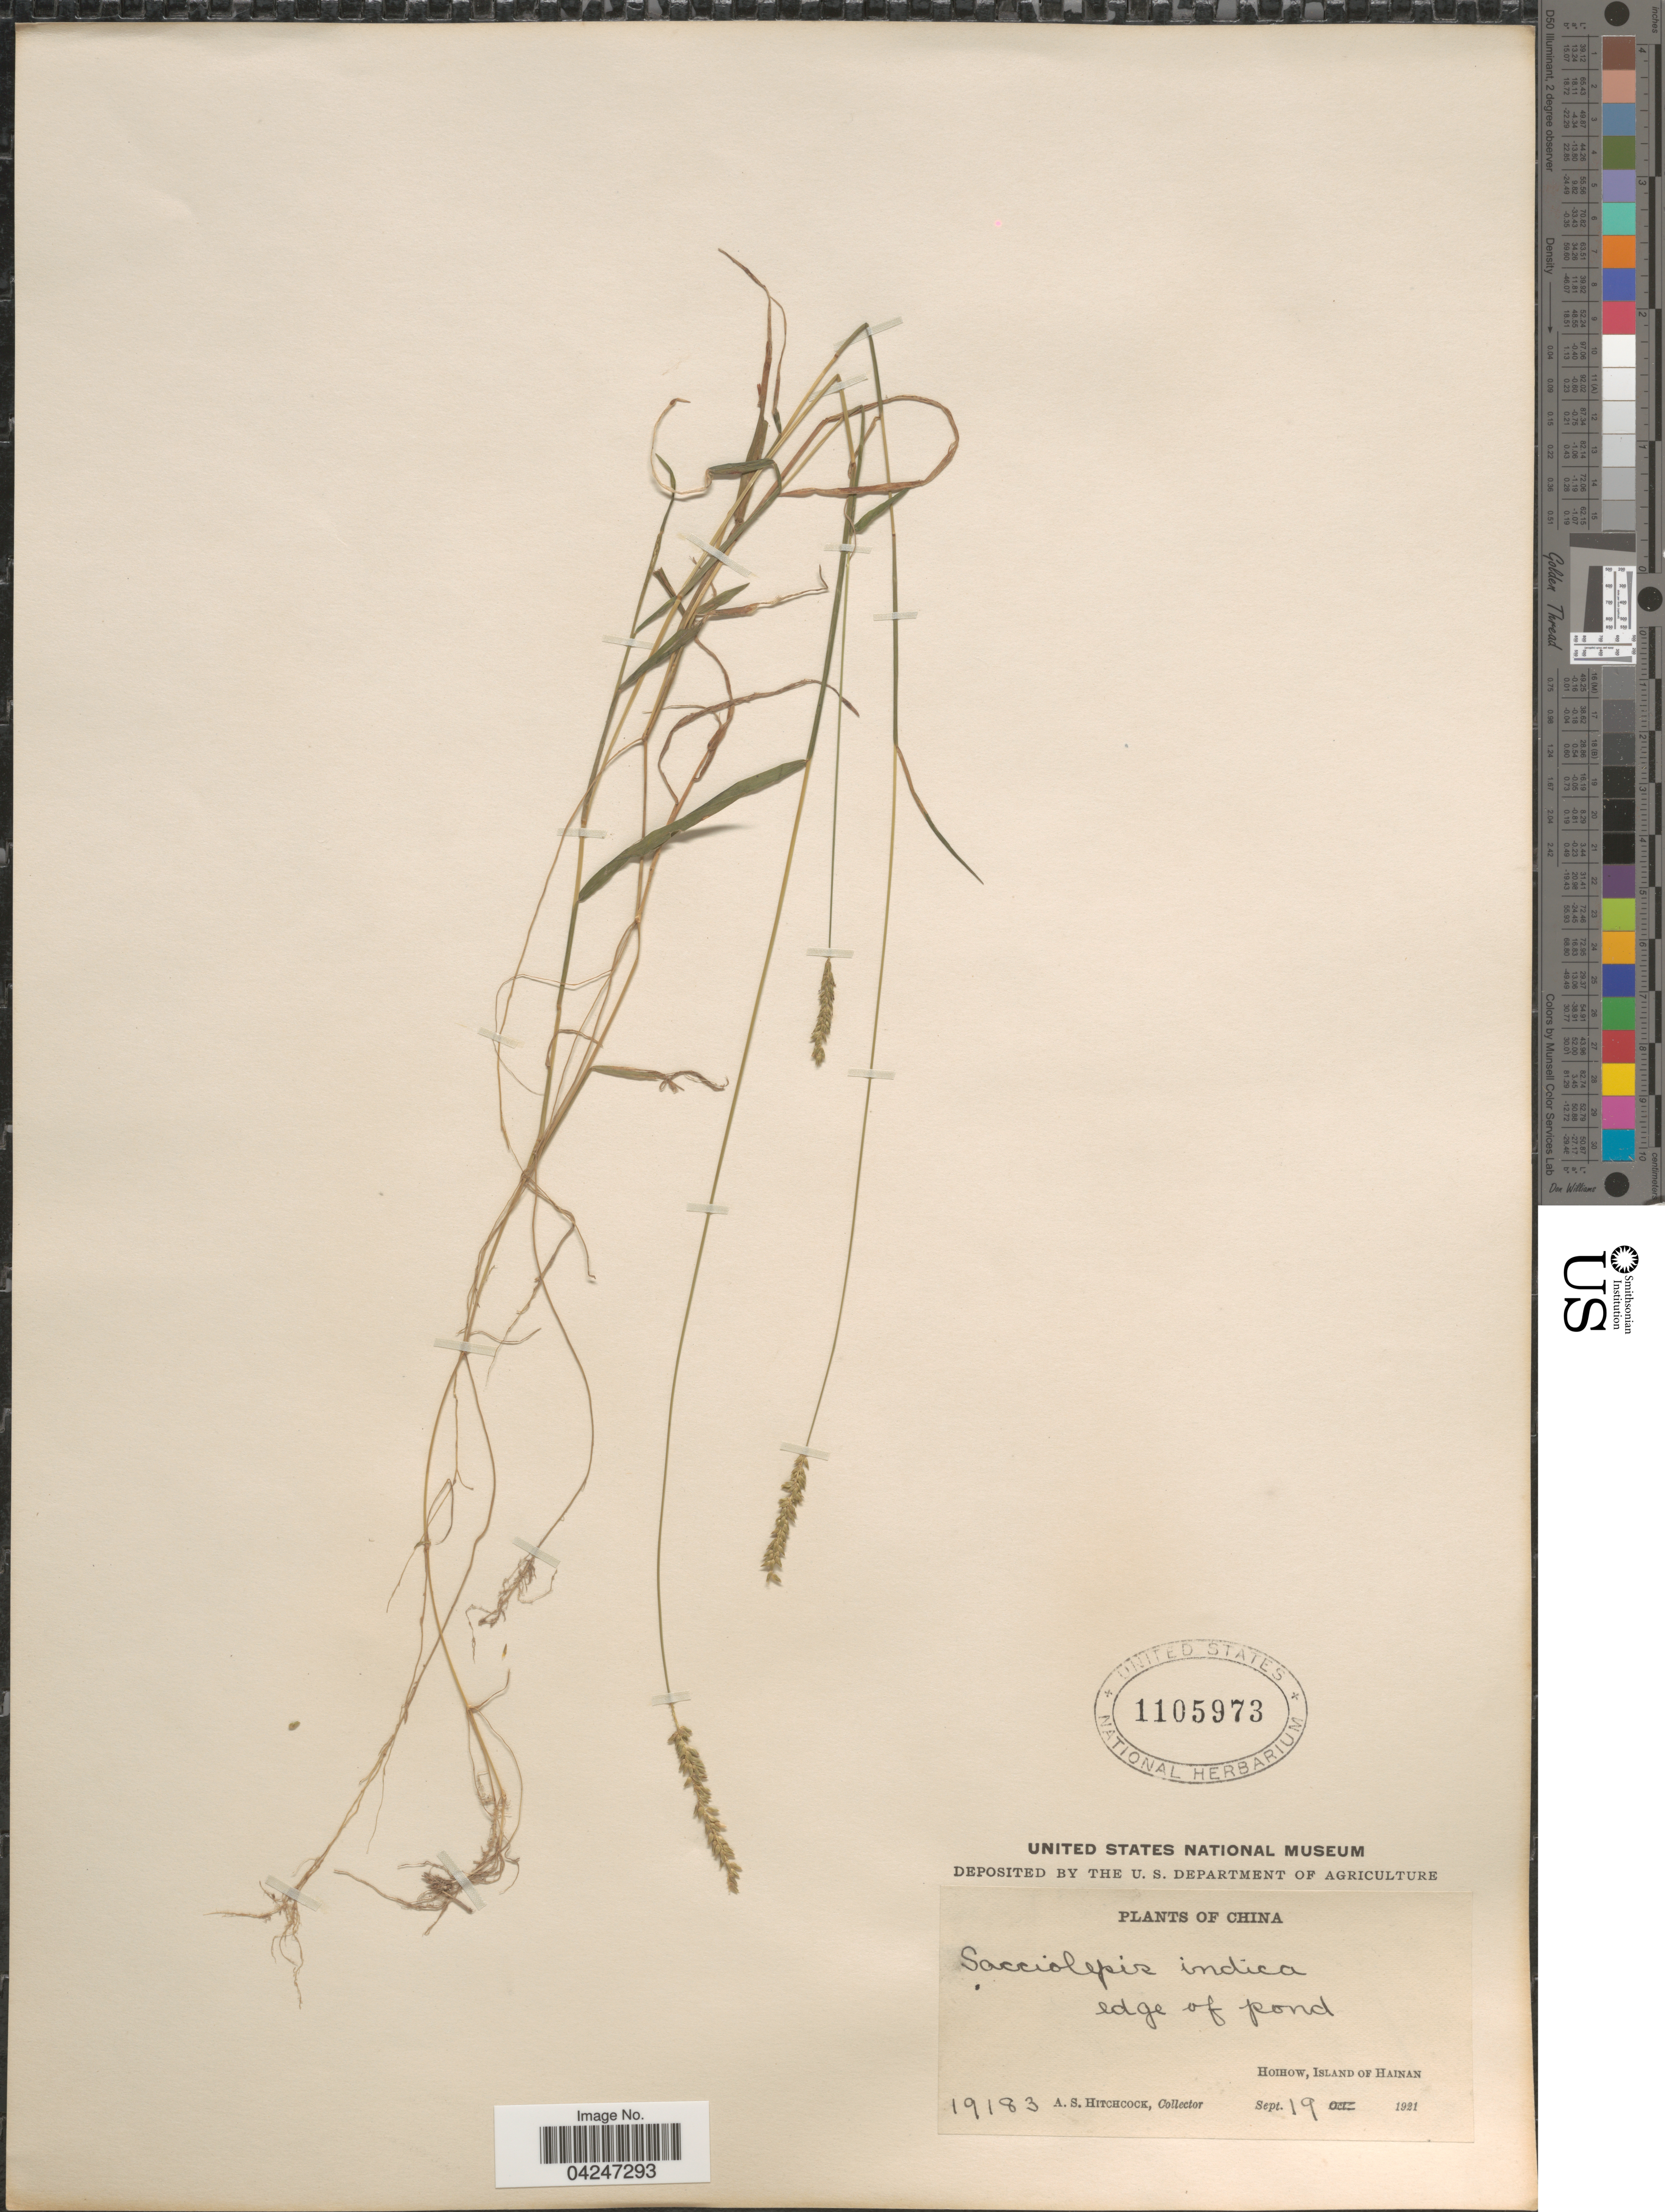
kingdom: Plantae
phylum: Tracheophyta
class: Liliopsida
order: Poales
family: Poaceae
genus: Sacciolepis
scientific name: Sacciolepis indica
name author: (L.) Chase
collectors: A. S. Hitchcock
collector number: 19183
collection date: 1921-09-19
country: China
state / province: Hainan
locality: Edge of pond. Hoihow, Island of Hainan.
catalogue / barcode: US 1105973